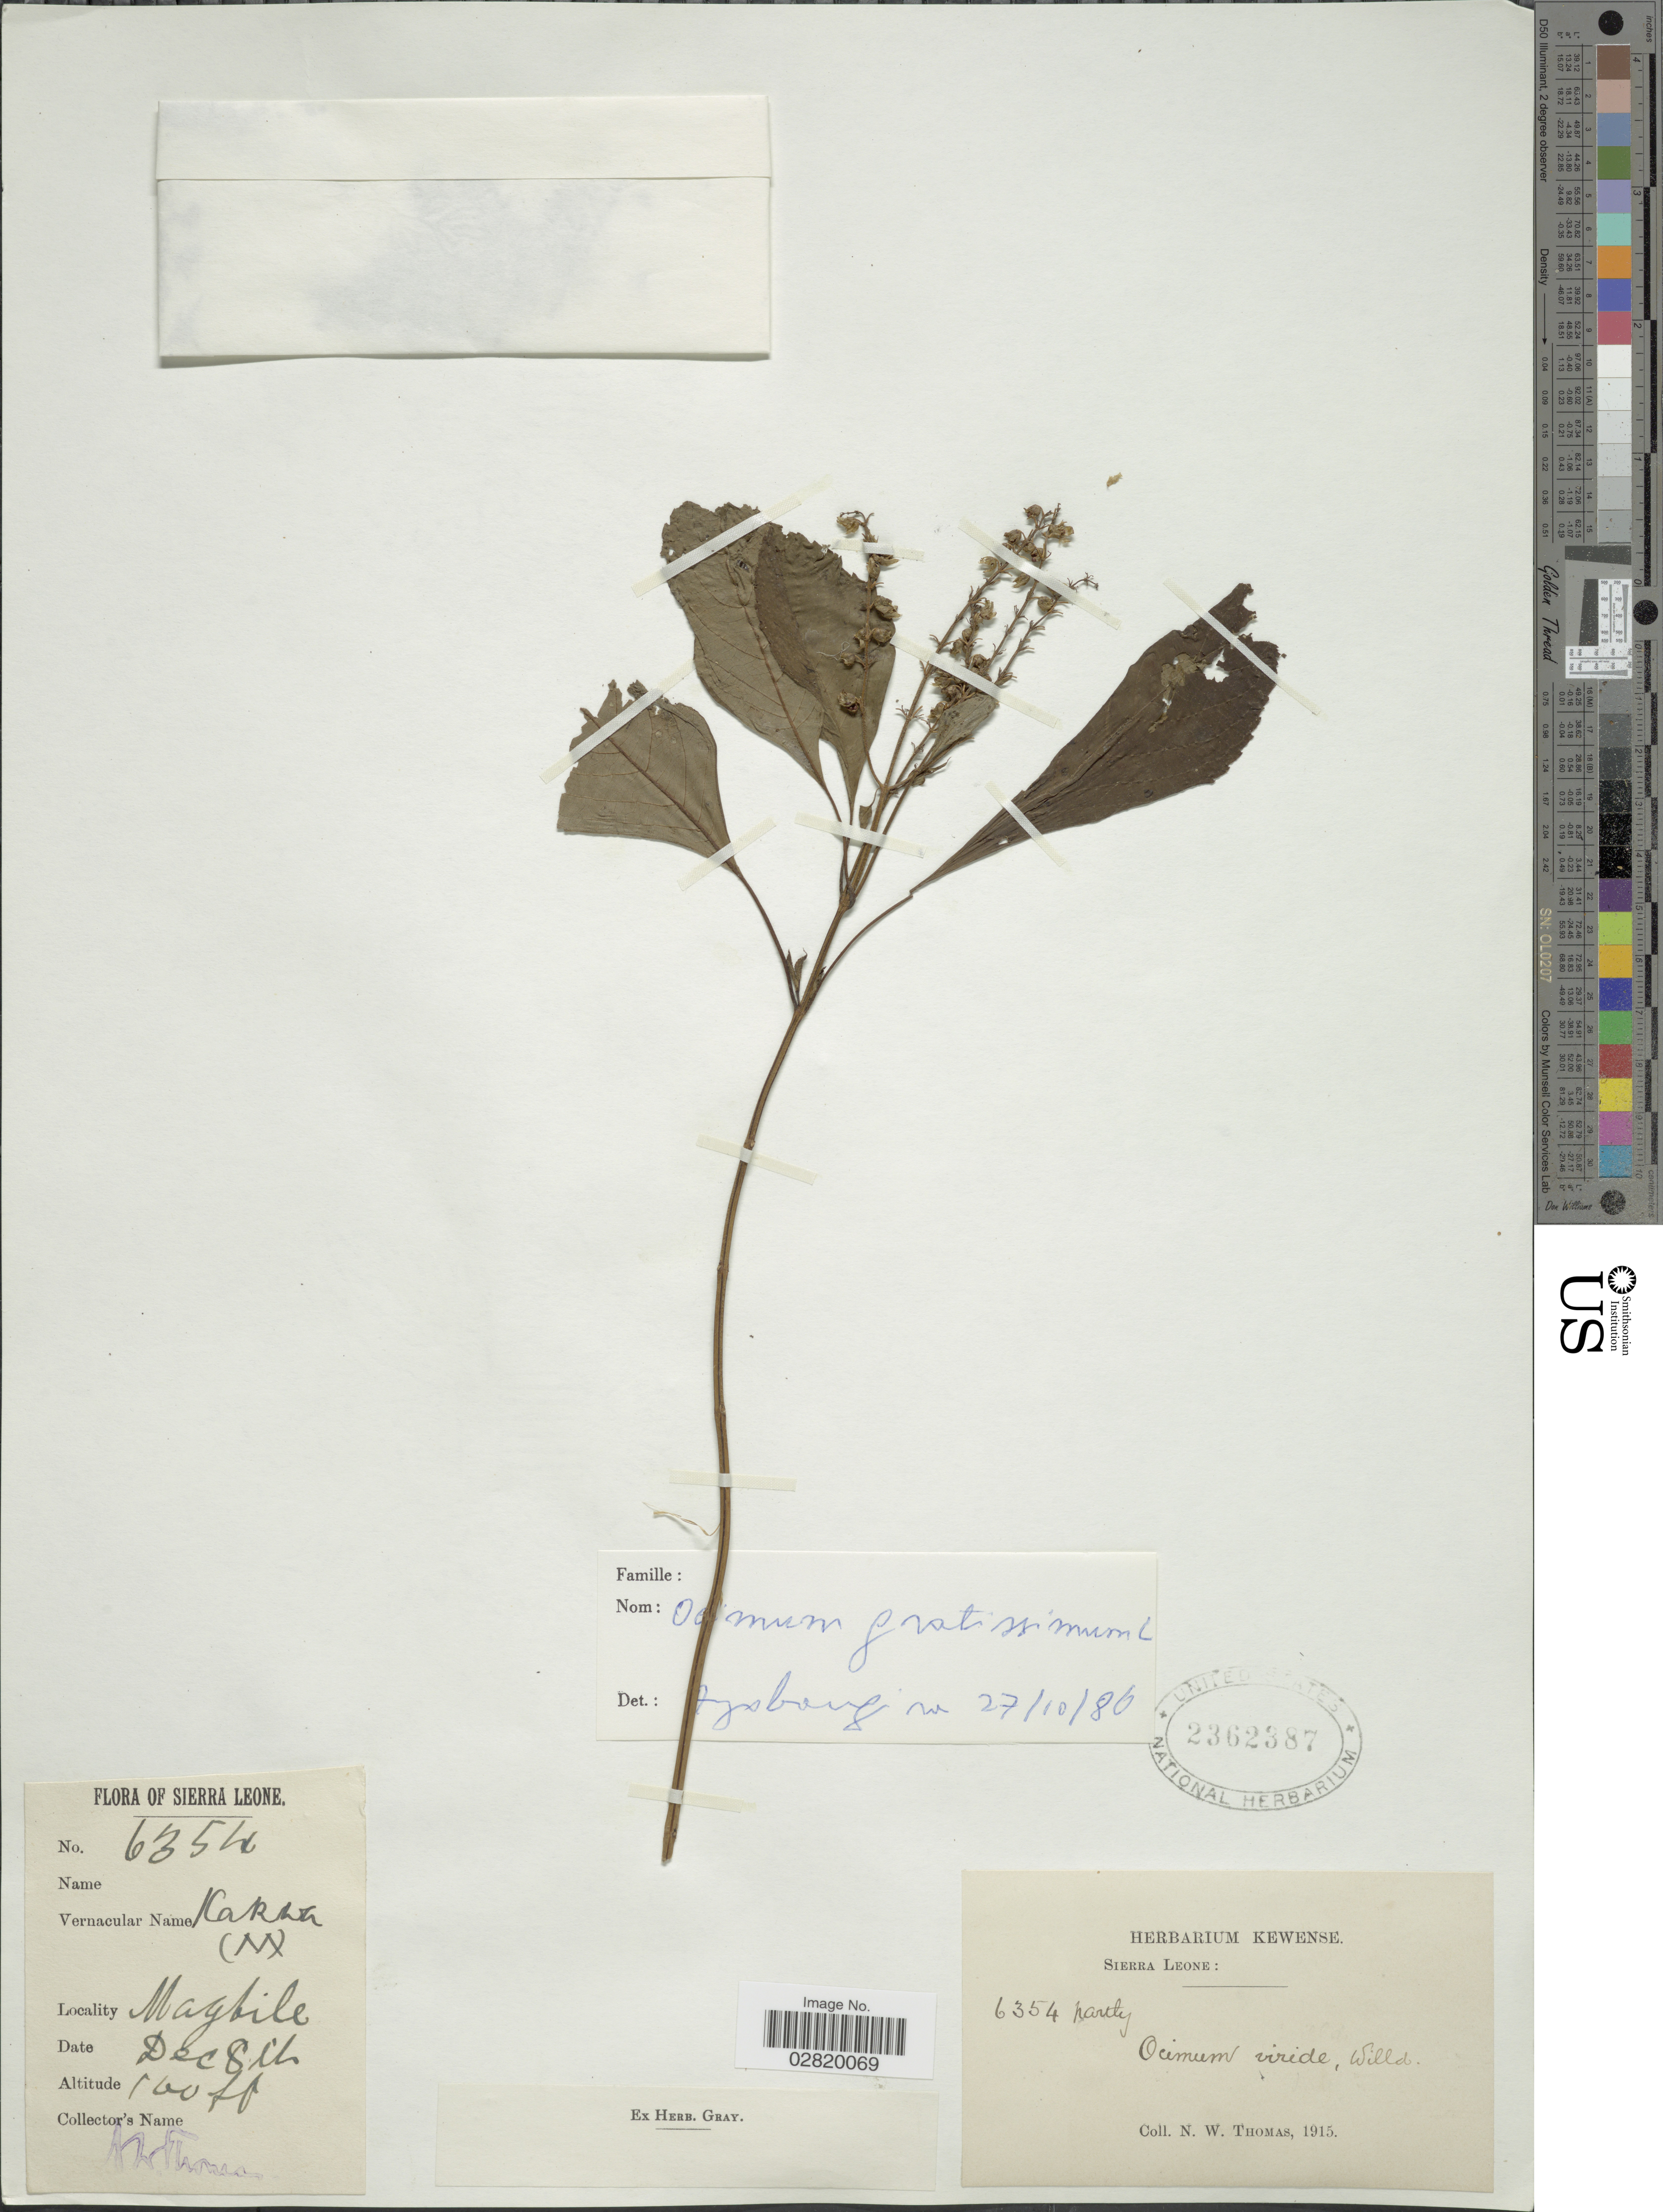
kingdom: Plantae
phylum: Tracheophyta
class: Magnoliopsida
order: Lamiales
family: Lamiaceae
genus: Ocimum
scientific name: Ocimum gratissimum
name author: L.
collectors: N. Thomas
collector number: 6354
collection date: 1915-12-08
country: Sierra Leone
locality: Magbile.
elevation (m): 30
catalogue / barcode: US 2362387